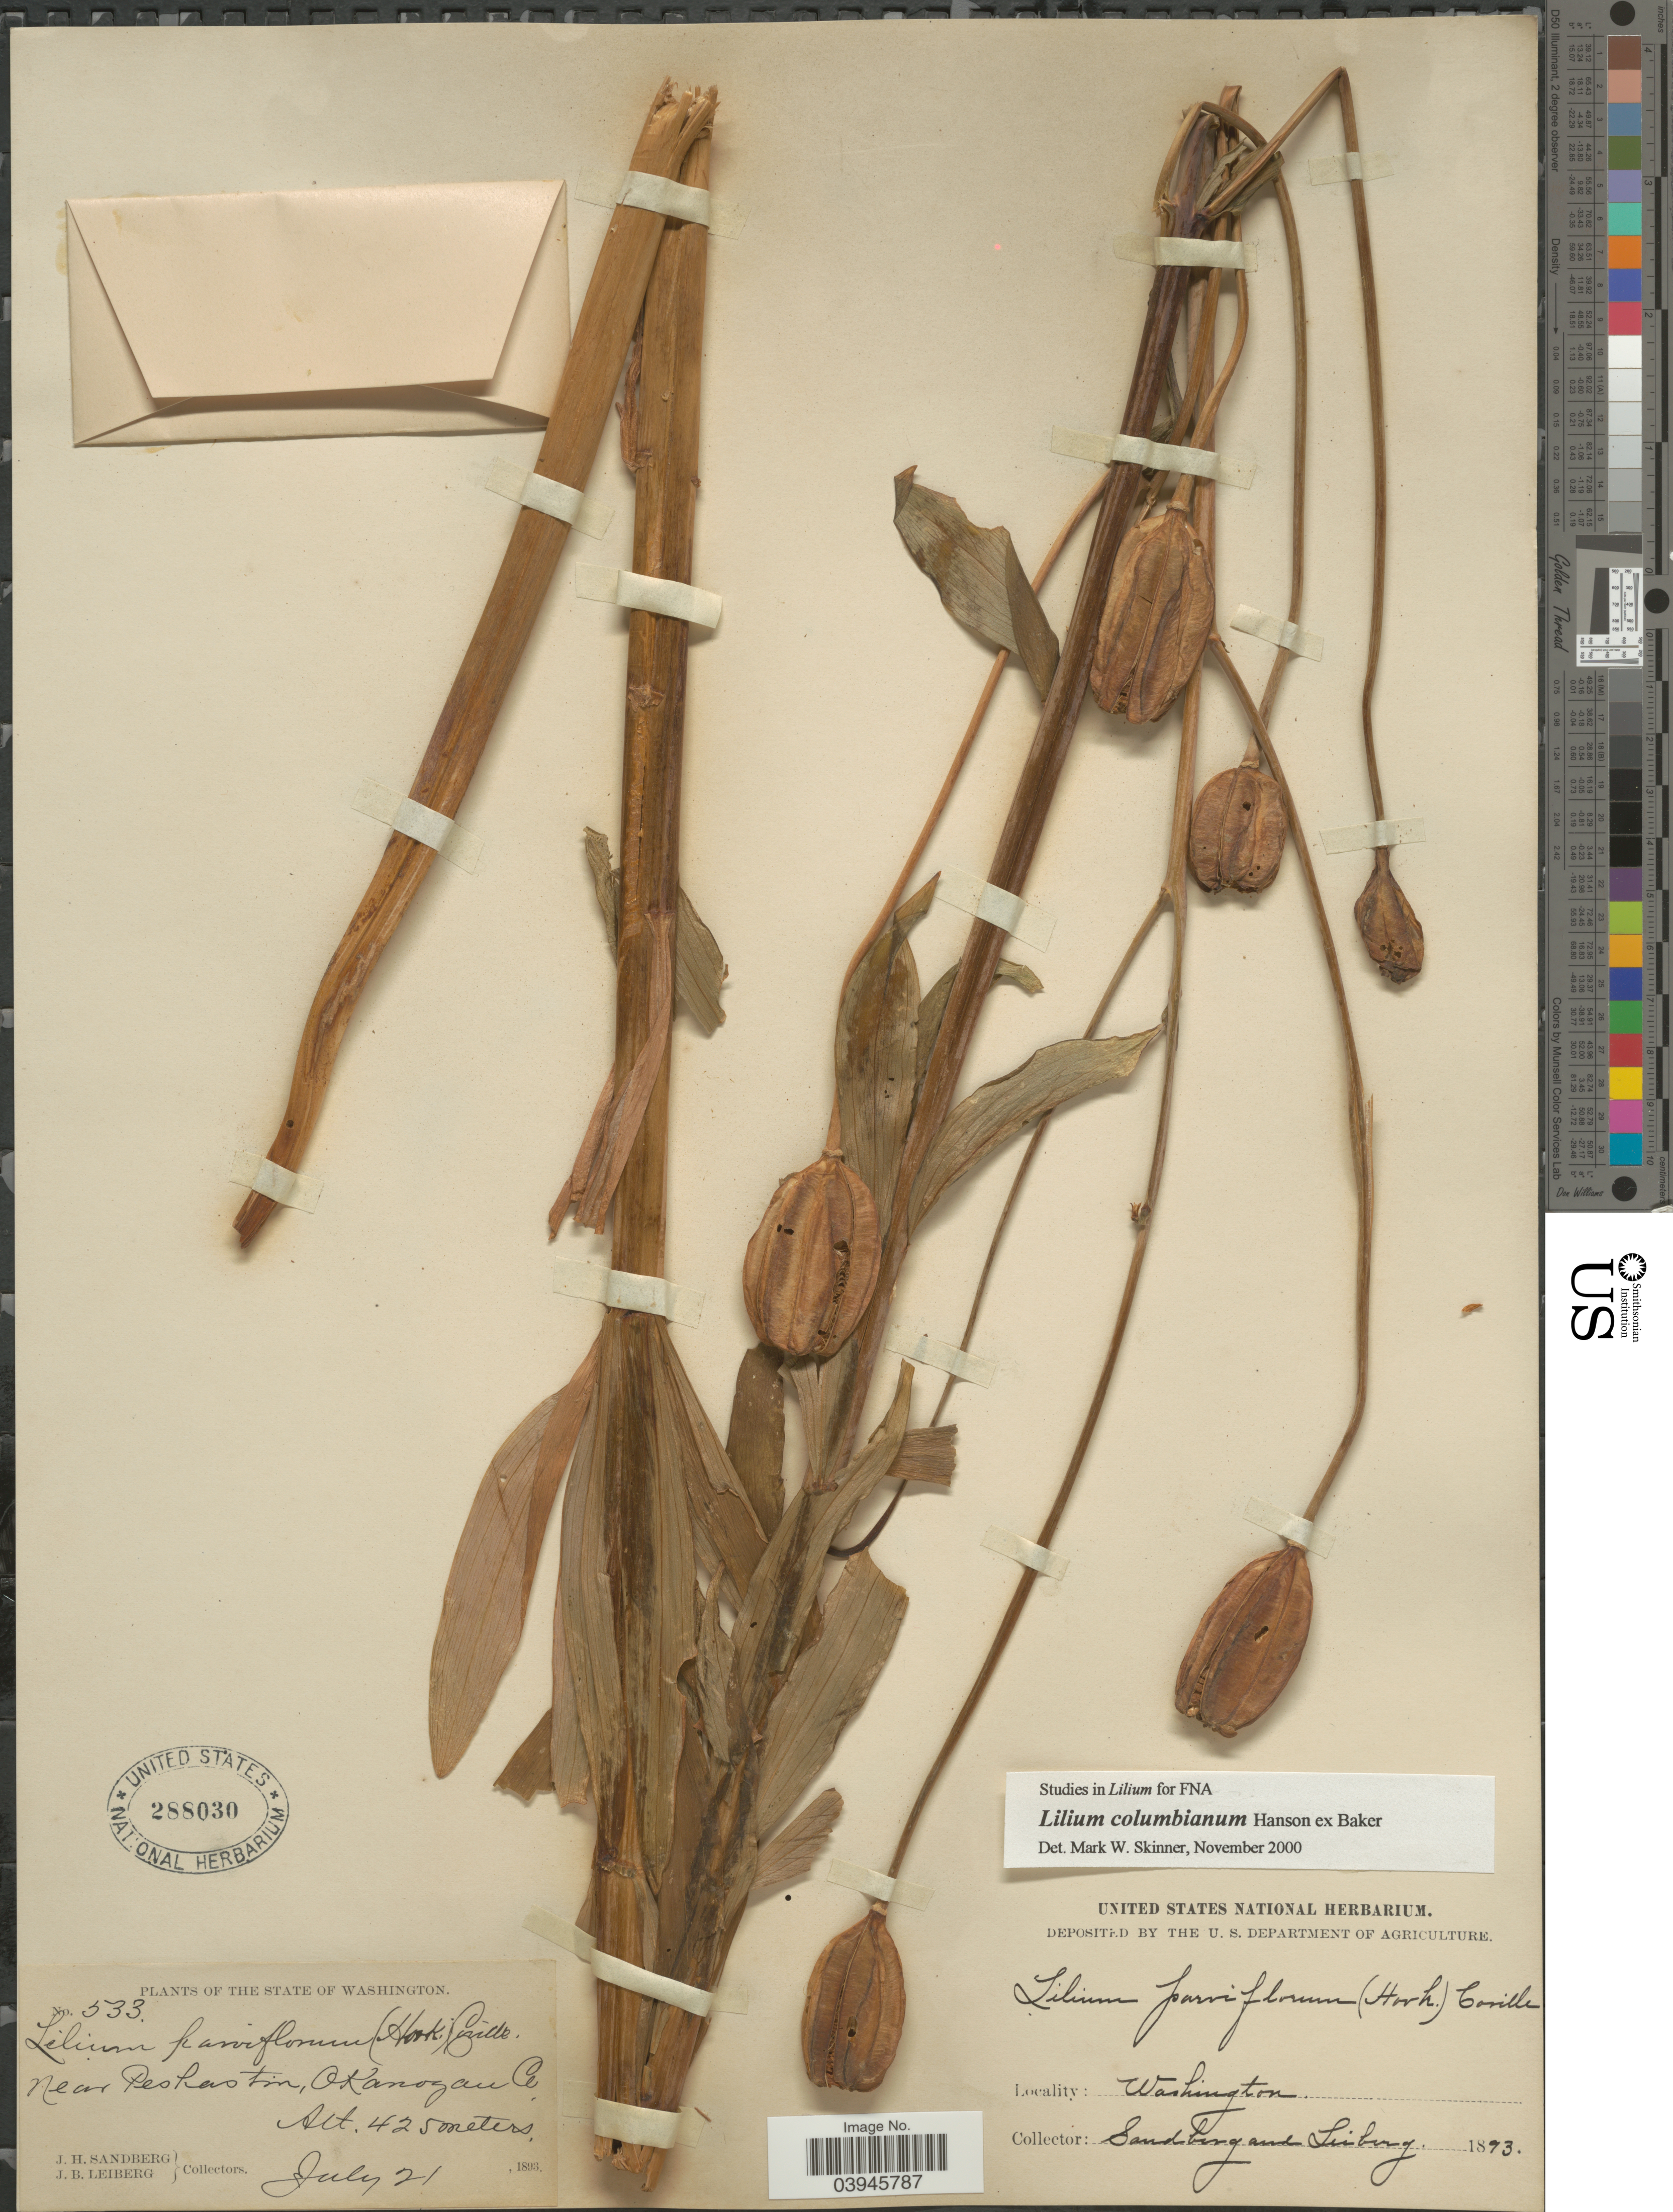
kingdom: Plantae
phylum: Tracheophyta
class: Liliopsida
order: Liliales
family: Liliaceae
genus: Lilium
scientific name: Lilium columbianum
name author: Leichtlin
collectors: J. H. Sandberg & J. B. Leiberg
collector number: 533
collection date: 1893-07-21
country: United States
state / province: Washington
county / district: Okanogan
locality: Near Peshastin, Okanogan Co.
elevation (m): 425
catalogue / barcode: US 288030